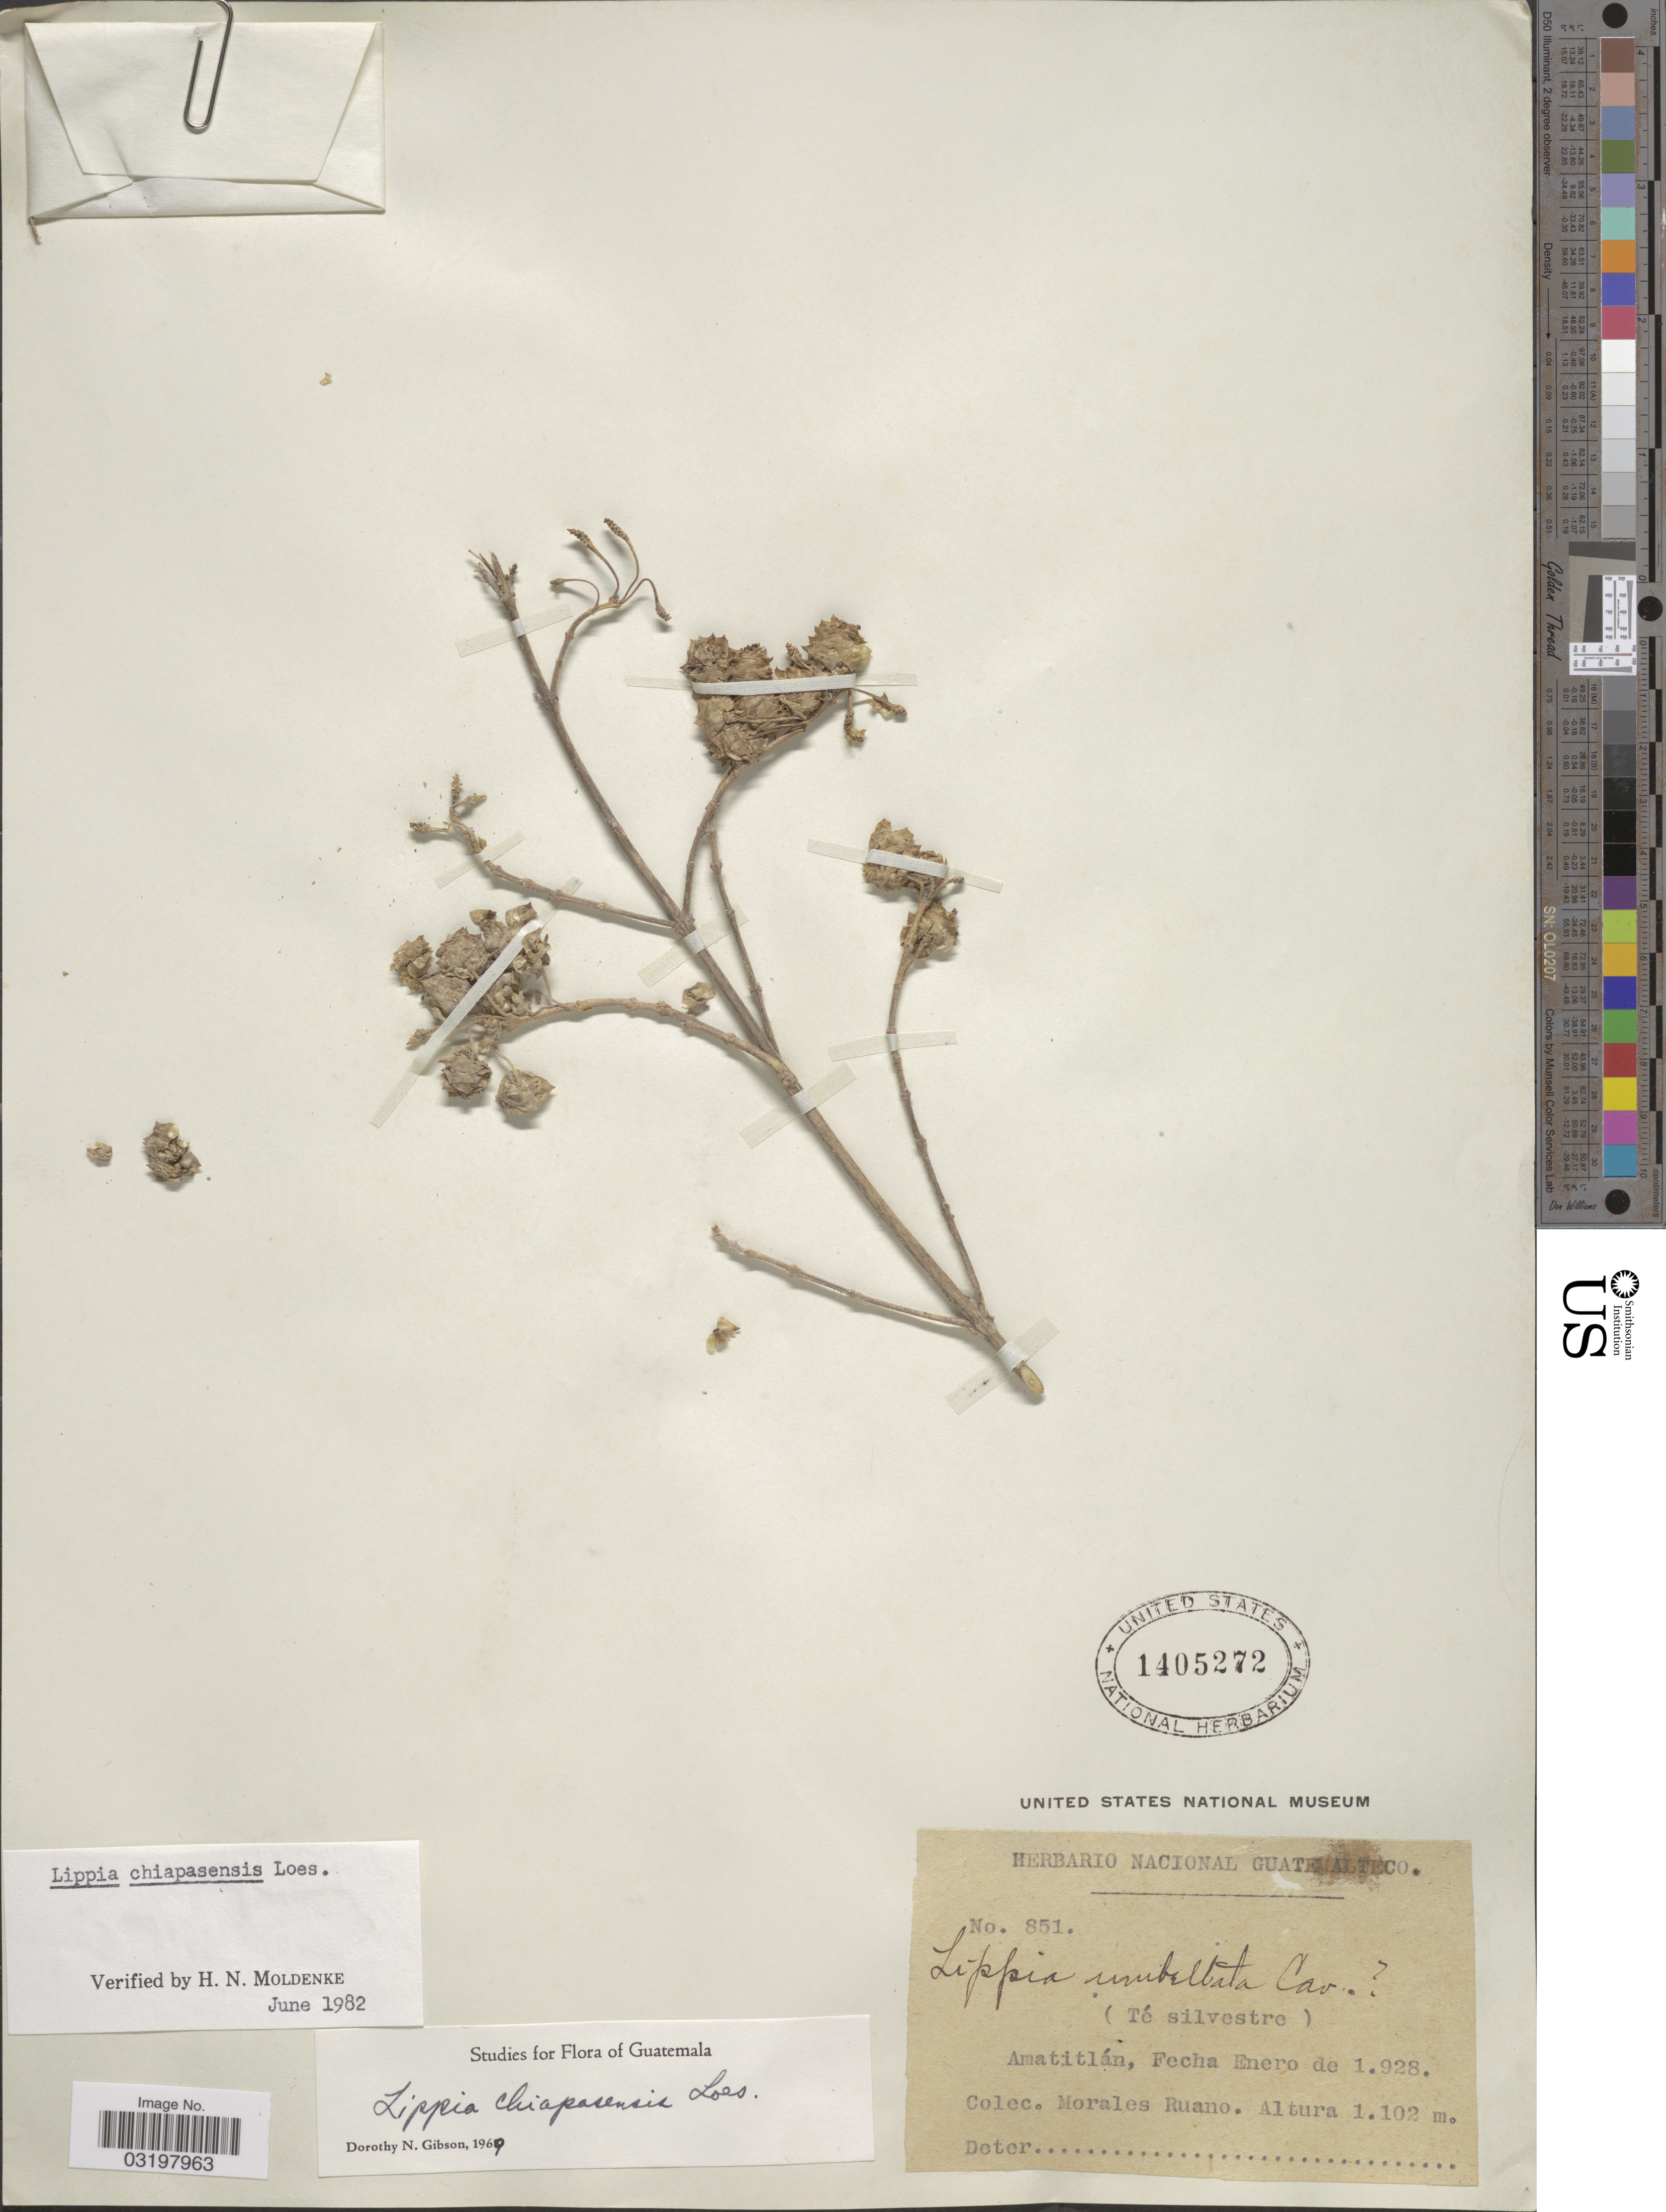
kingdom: Plantae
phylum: Tracheophyta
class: Magnoliopsida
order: Lamiales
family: Verbenaceae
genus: Lippia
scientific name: Lippia chiapasensis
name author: Loes.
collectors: M. Ruano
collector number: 851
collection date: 1928-01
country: Guatemala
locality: Amatitlán.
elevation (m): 1102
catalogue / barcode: US 1405272